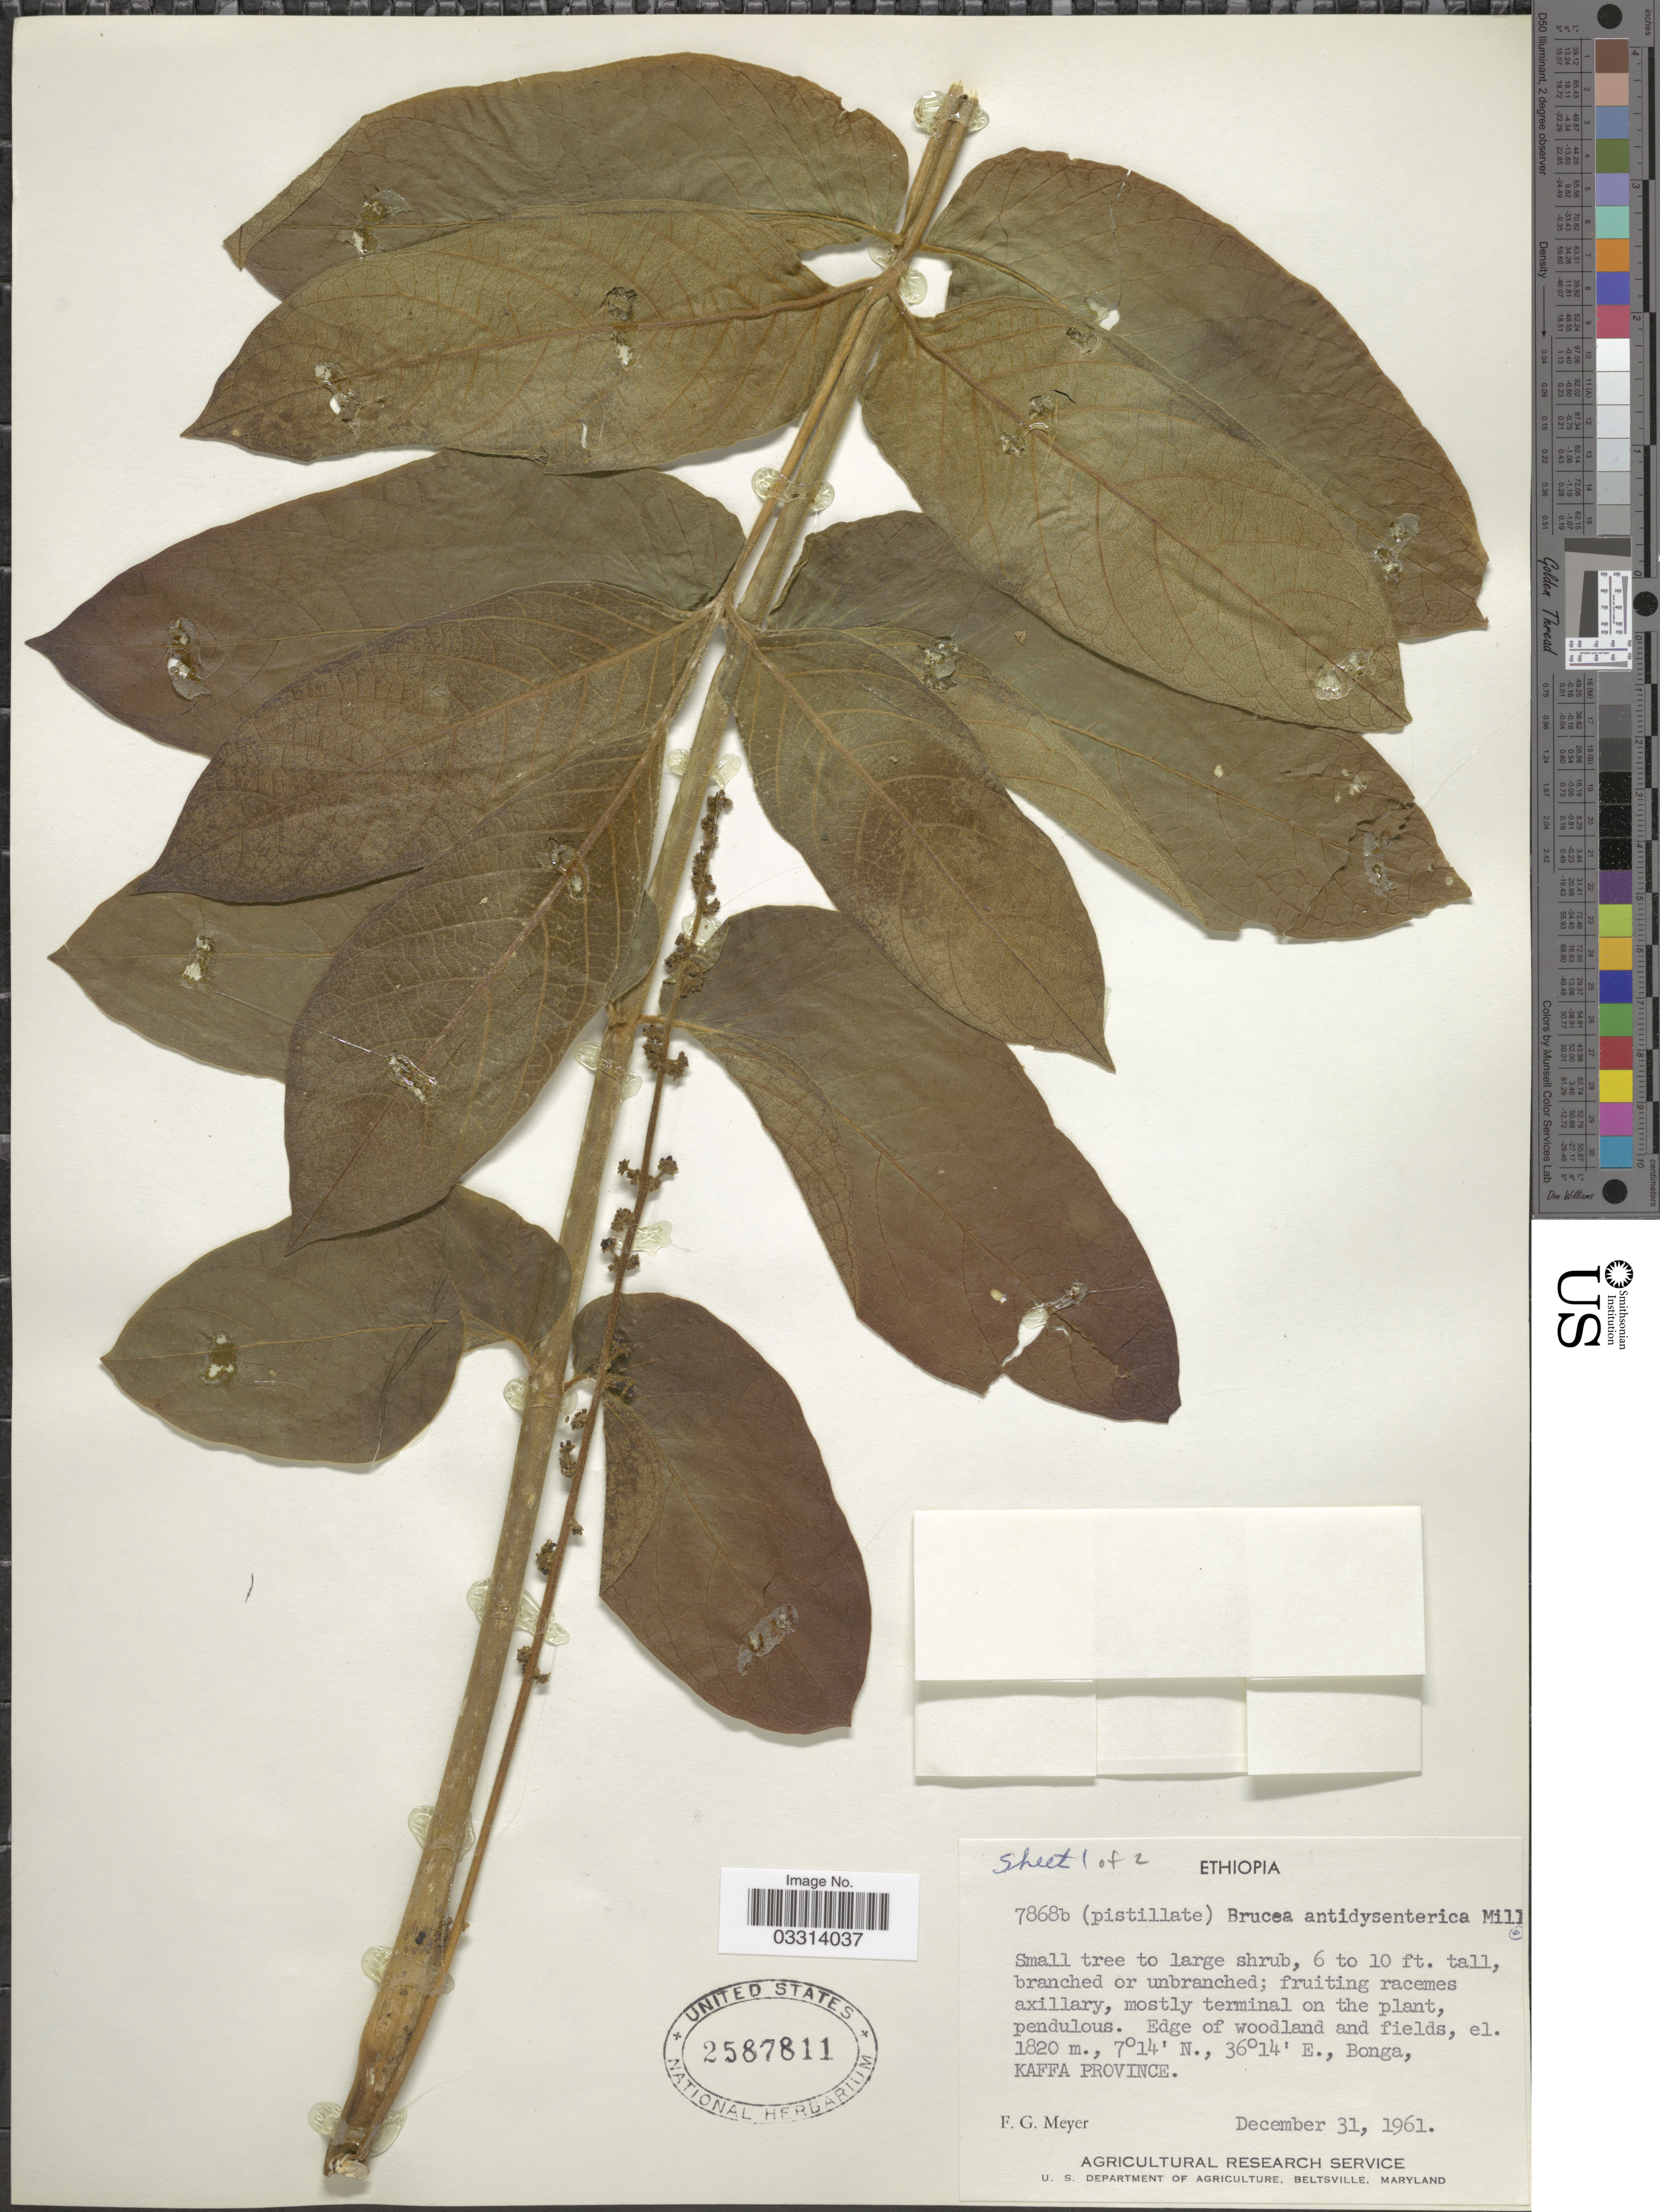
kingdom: Plantae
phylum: Tracheophyta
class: Magnoliopsida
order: Sapindales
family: Simaroubaceae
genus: Brucea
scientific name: Brucea antidysenterica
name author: J.F. Mill.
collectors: F. G. Meyer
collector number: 7868b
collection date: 1961-12-31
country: Ethiopia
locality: Bonga, Kaffa Province.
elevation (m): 1820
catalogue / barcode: US 2587811